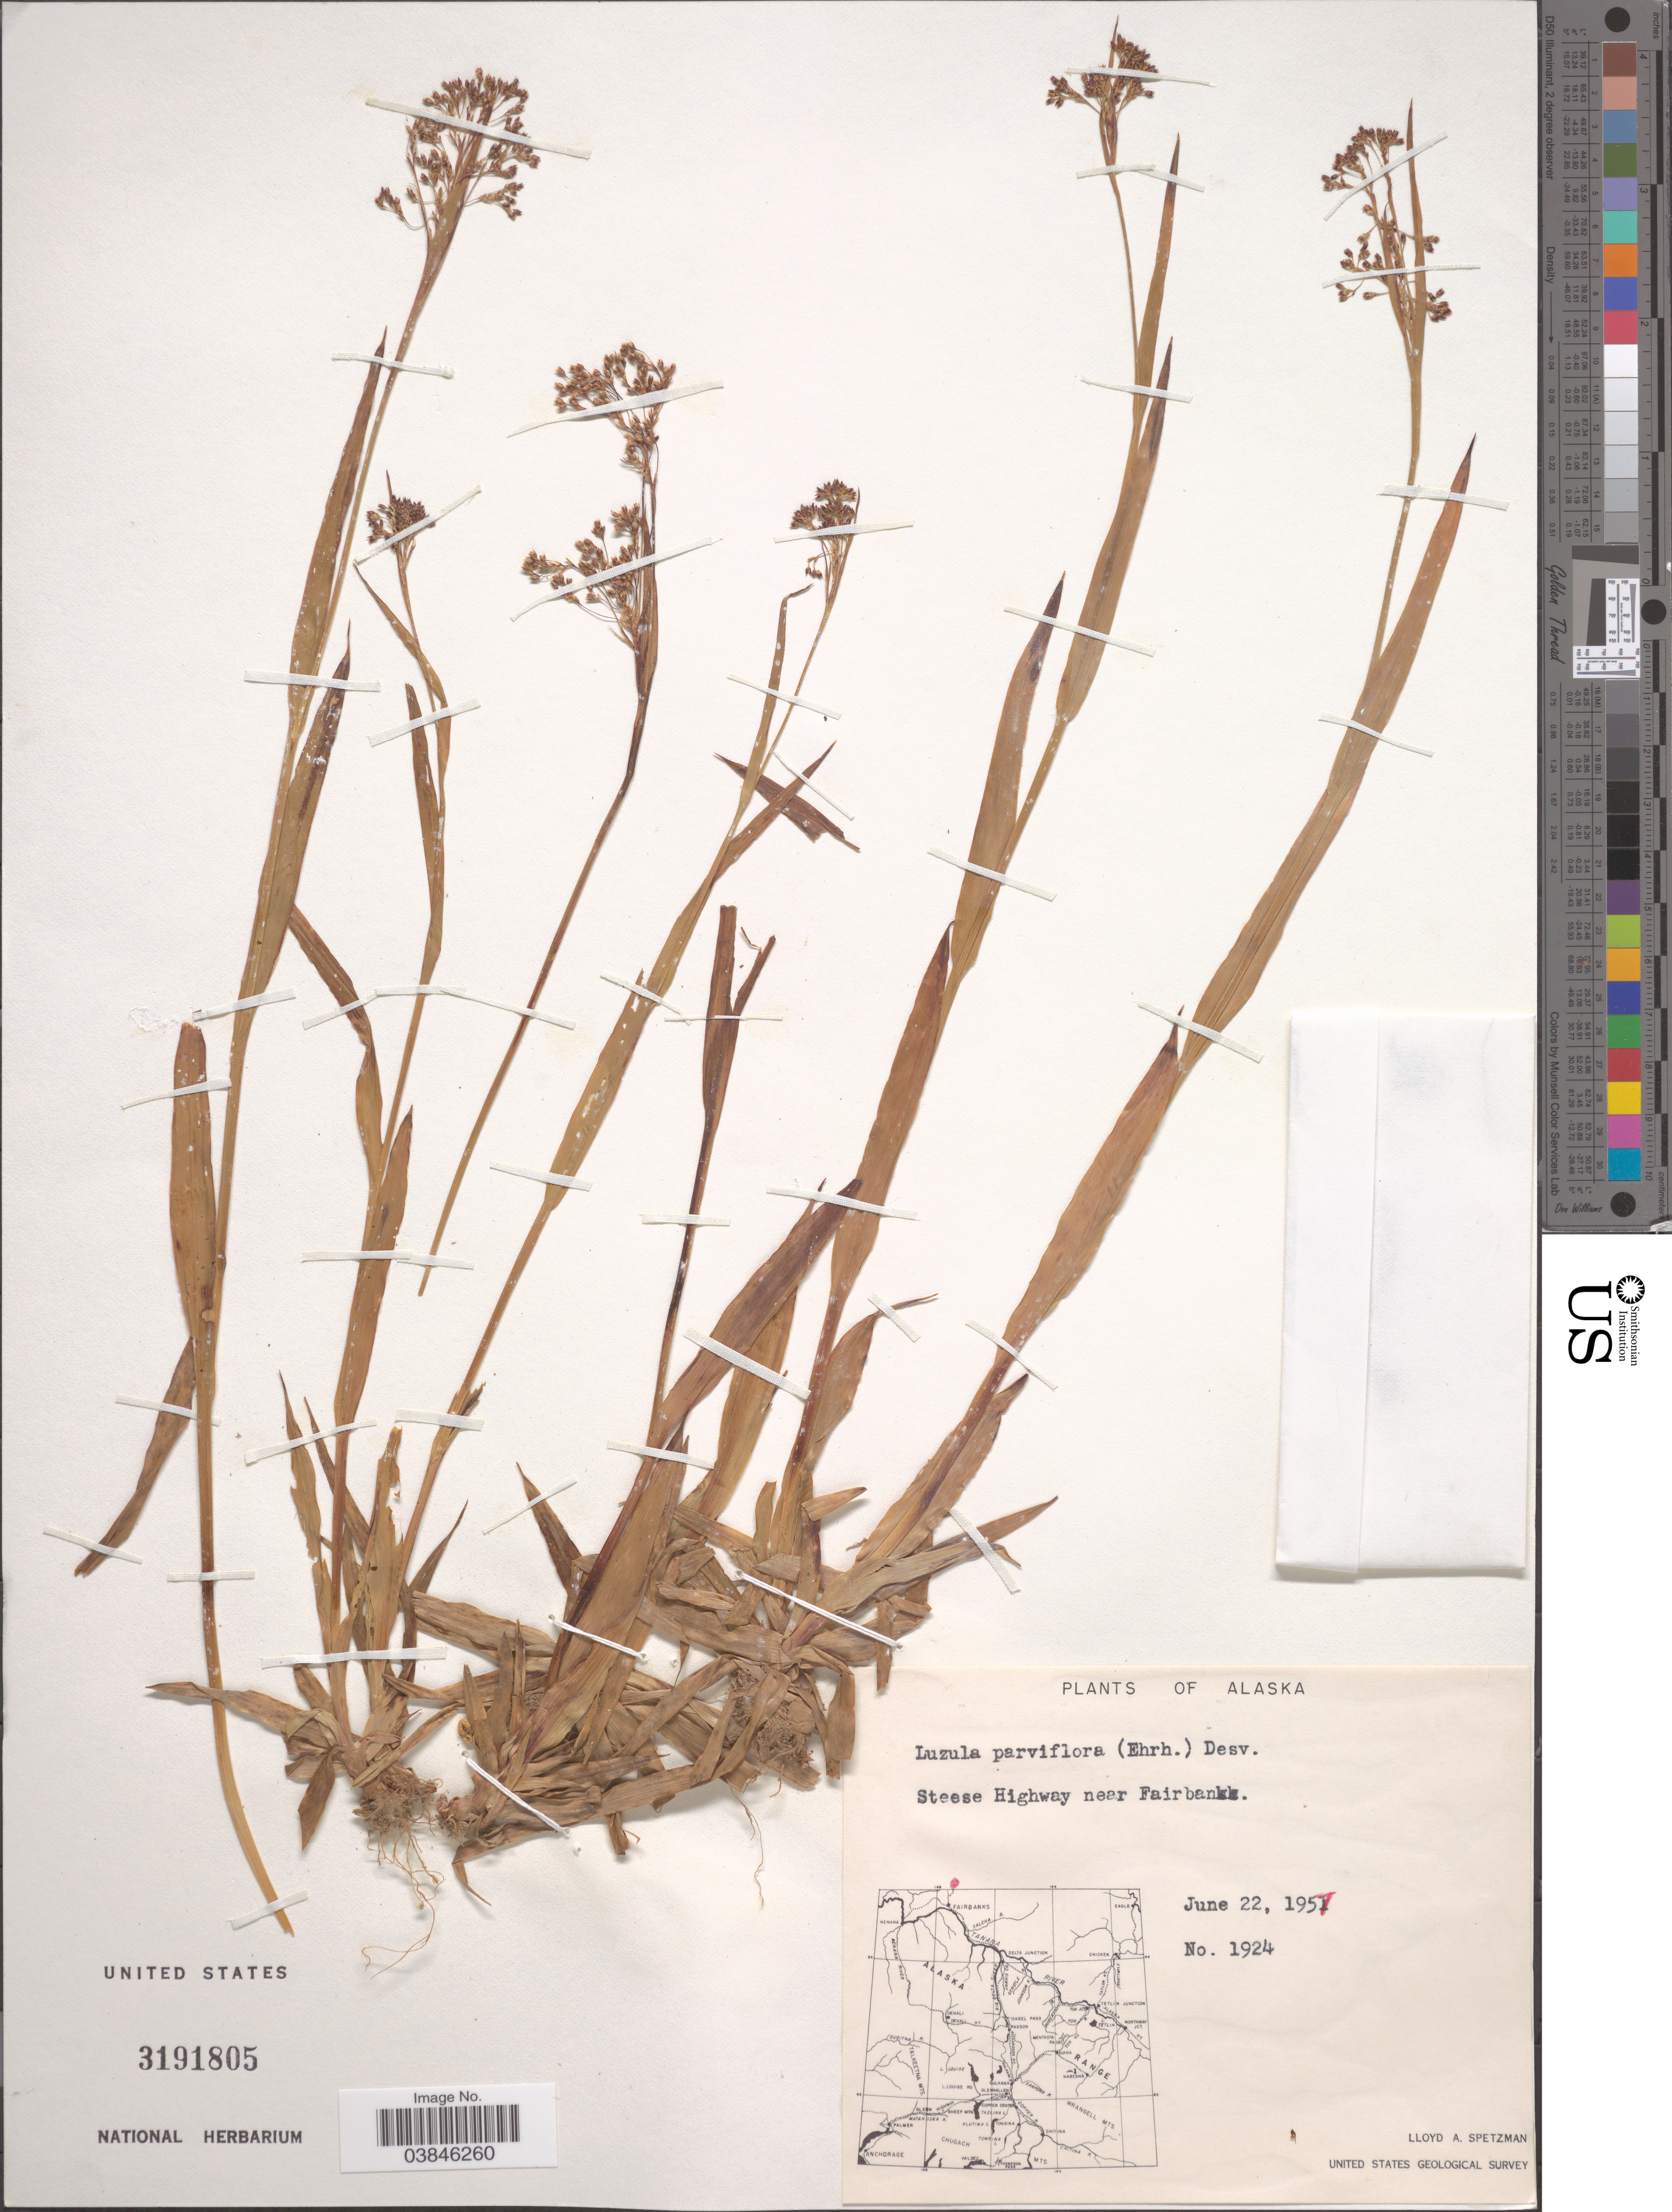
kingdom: Plantae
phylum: Tracheophyta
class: Liliopsida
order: Poales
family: Juncaceae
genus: Luzula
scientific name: Luzula parviflora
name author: (Ehrh.) Desv.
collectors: L. Spetzman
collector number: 1924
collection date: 1957-06-22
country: United States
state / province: Alaska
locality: Steese Highway near Fairbanks.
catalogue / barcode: US 3191805